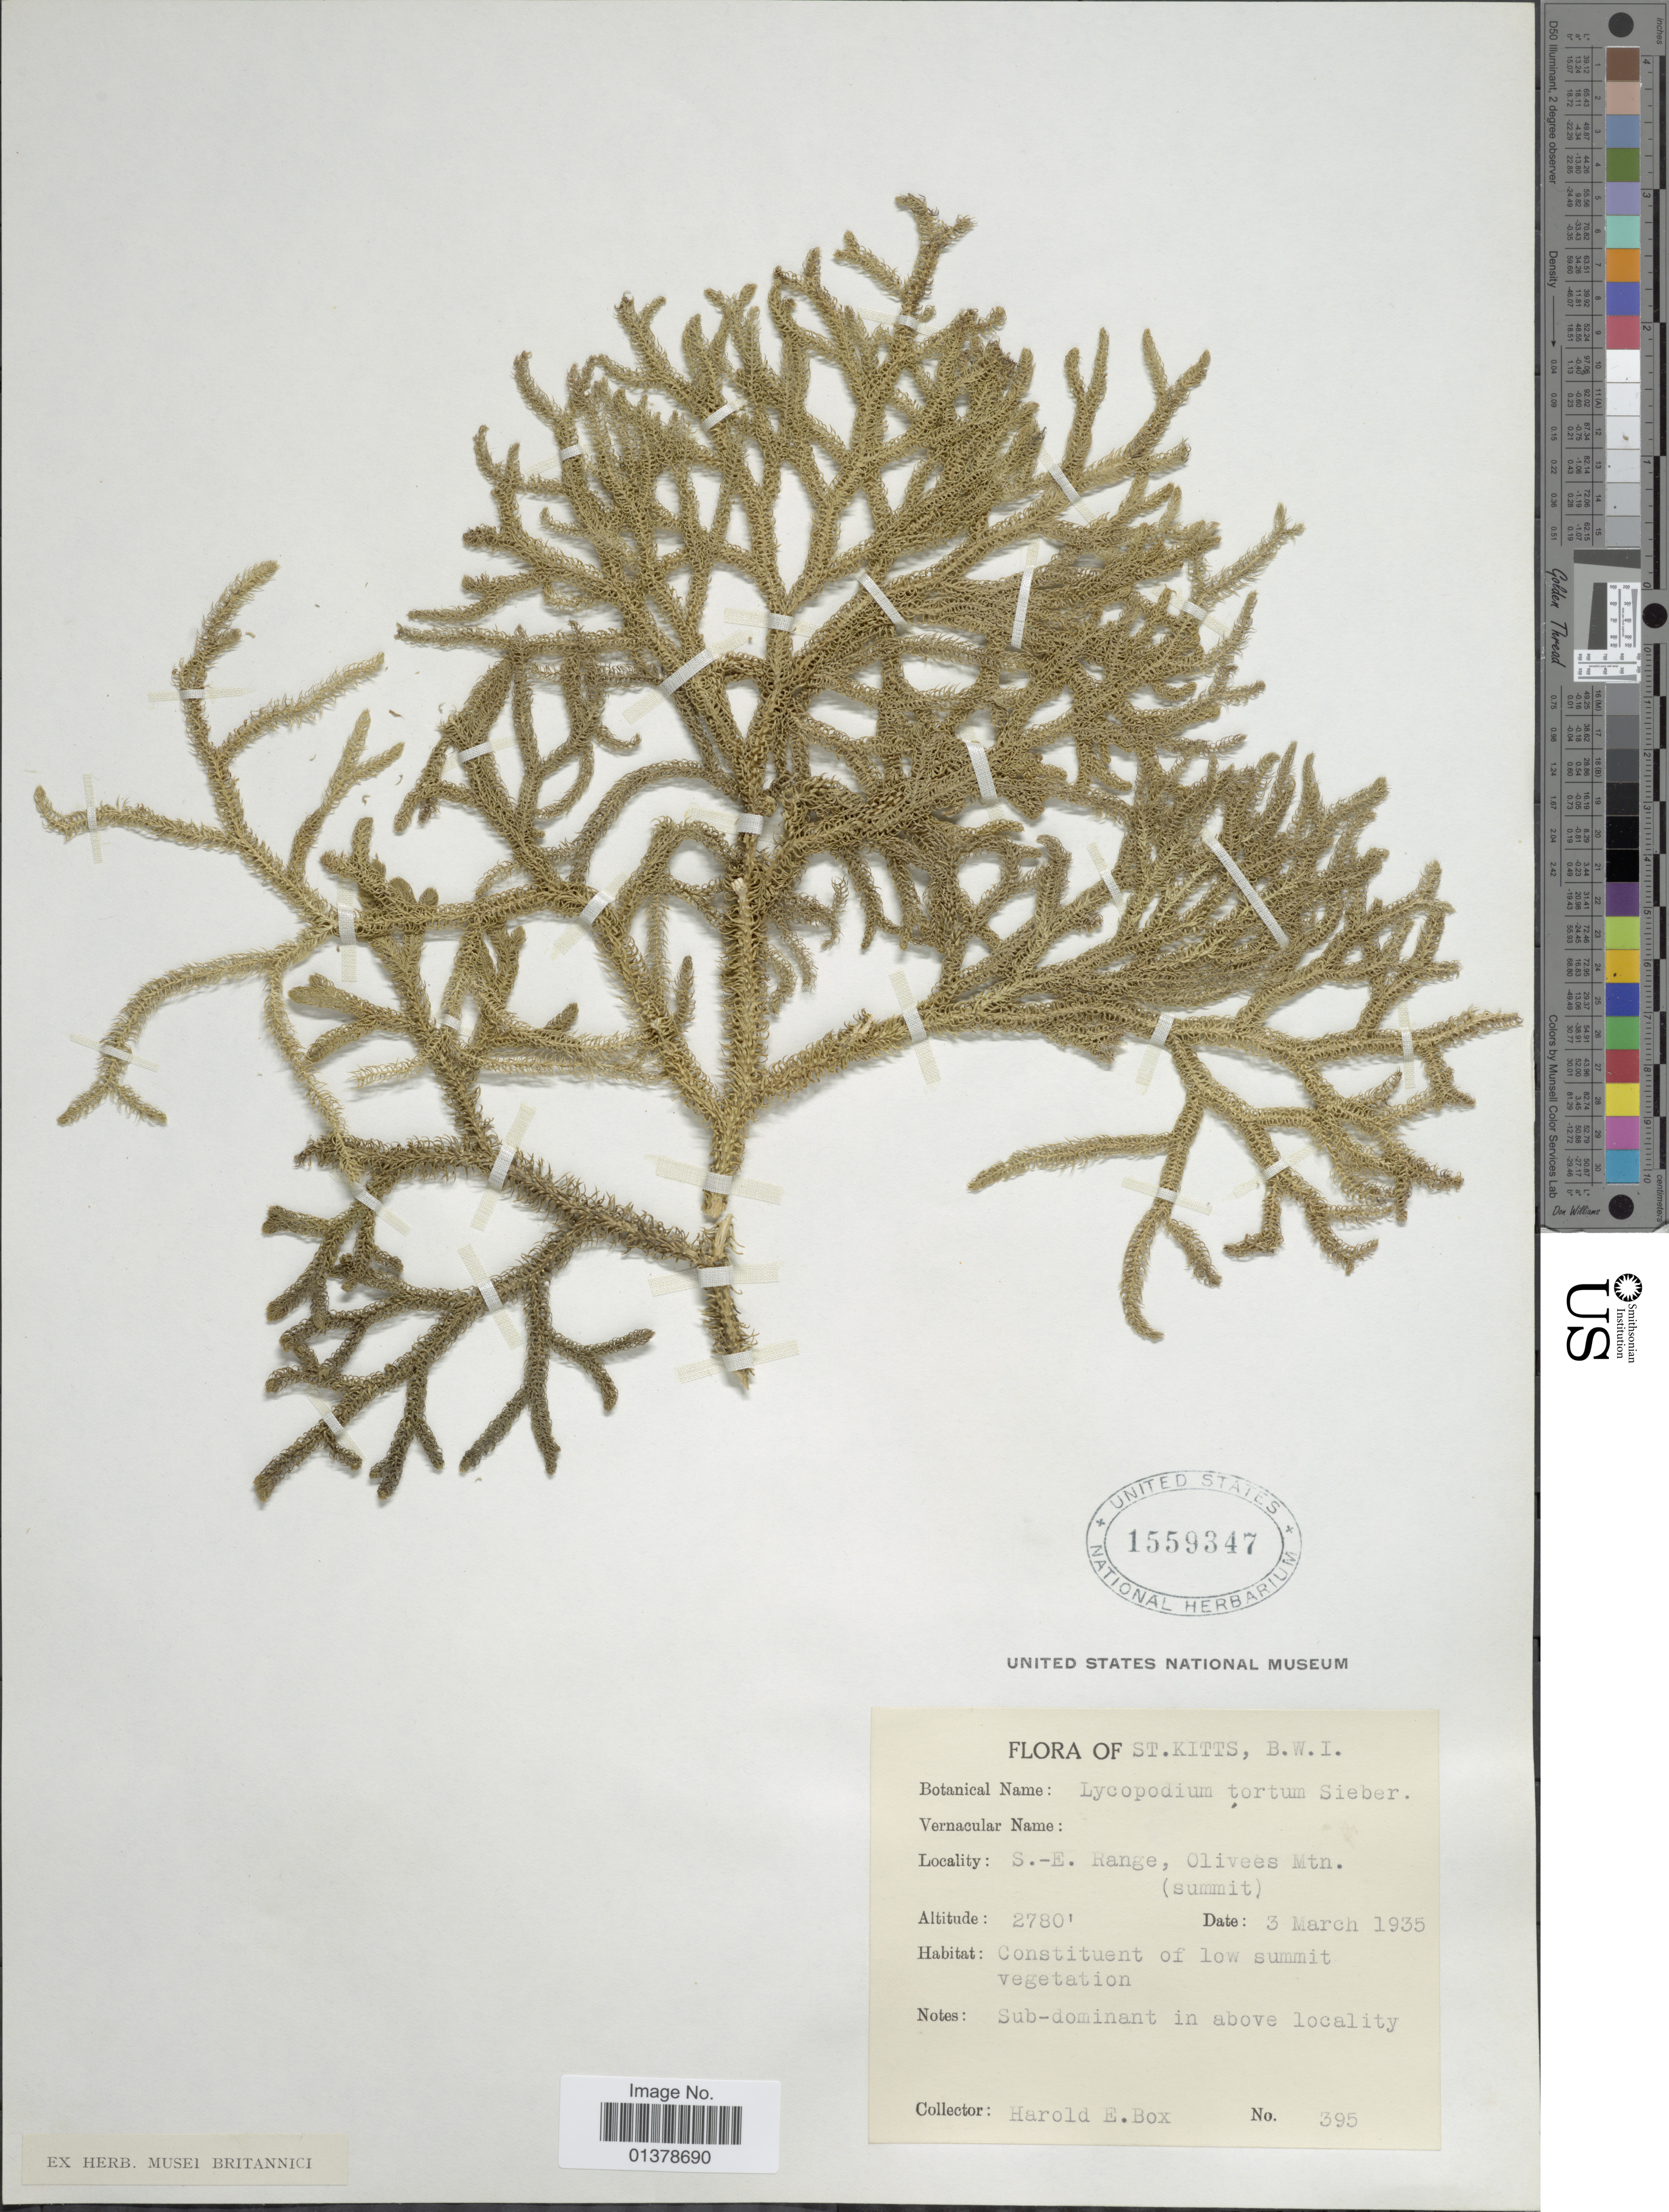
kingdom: Plantae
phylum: Tracheophyta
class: Lycopodiopsida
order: Lycopodiales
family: Lycopodiaceae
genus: Palhinhaea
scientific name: Palhinhaea torta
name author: (Sieber ex Underw. & F.E. Lloyd) Christenh.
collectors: H. E. Box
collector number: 395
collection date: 1935-03-03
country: St. Christopher-Nevis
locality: St. Kitts, S.-E range, Olivees Mtn. summit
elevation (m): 847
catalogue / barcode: US 1559347